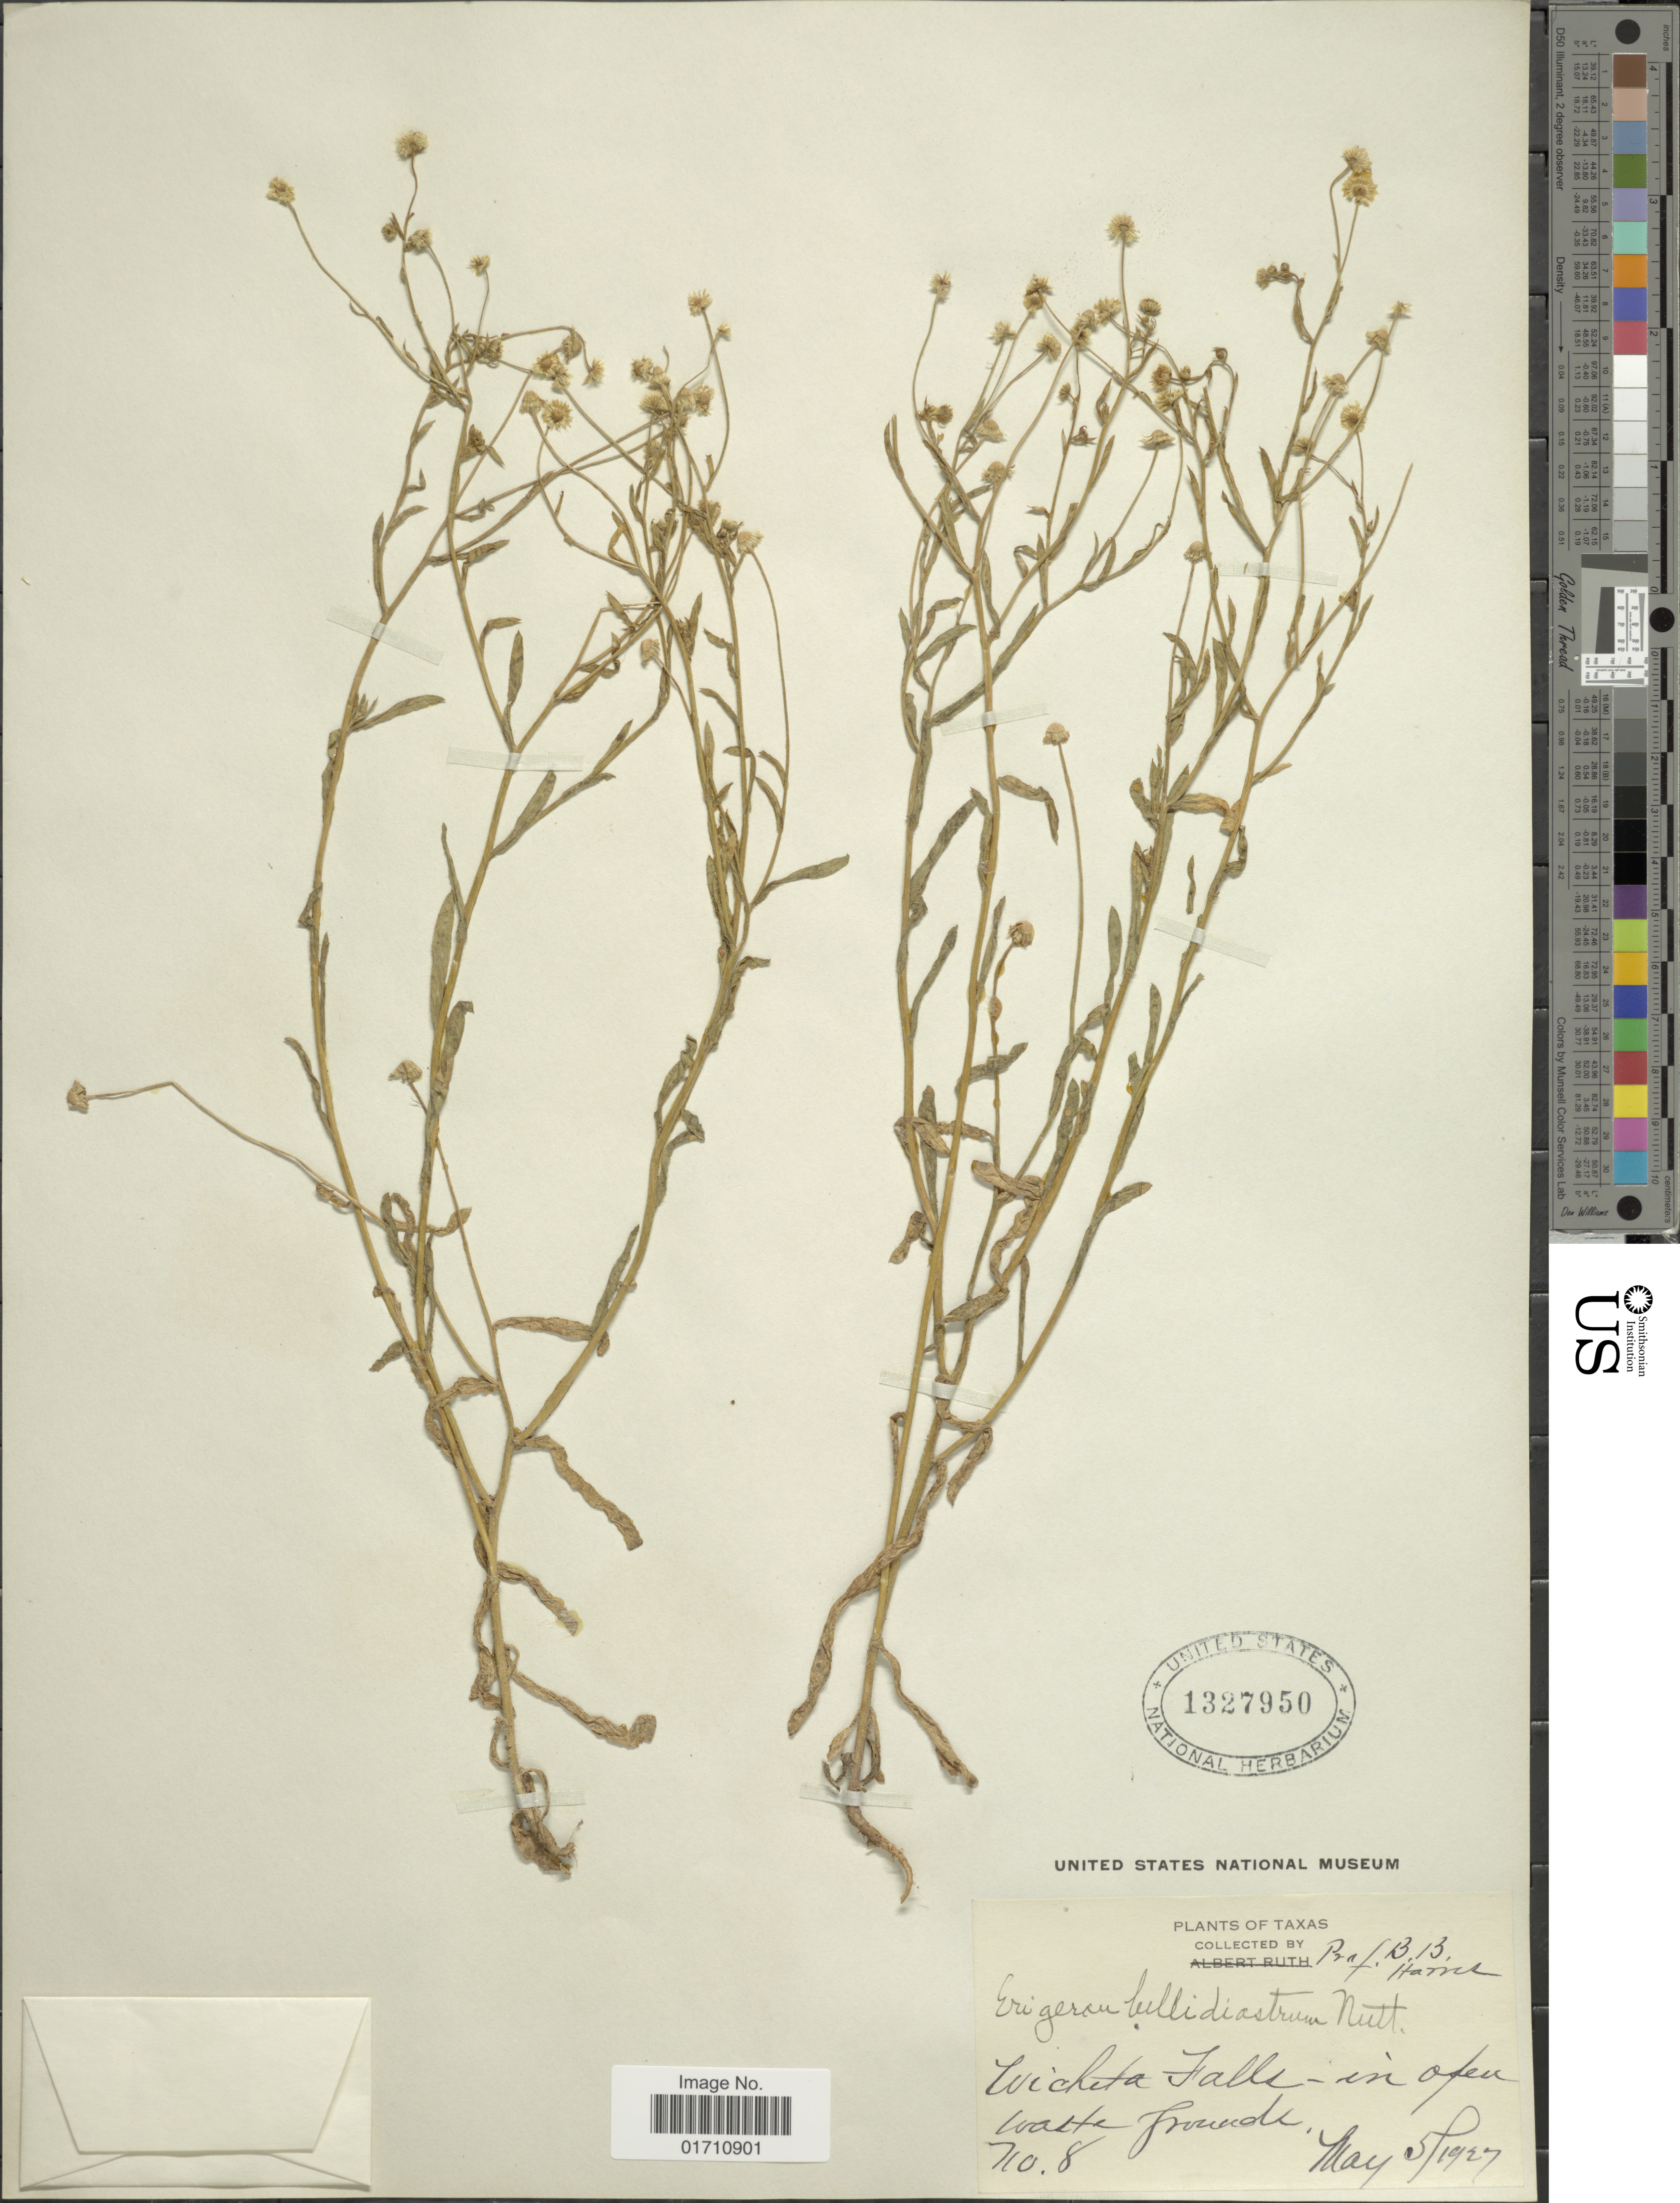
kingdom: Plantae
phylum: Tracheophyta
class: Magnoliopsida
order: Asterales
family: Asteraceae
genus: Erigeron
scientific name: Erigeron bellidiastrum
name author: Nutt.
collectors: B. B. Harris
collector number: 8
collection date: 1927-05-05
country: United States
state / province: Texas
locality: Taxas, Wicheta Falls - in open waste grounds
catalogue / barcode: US 1327950